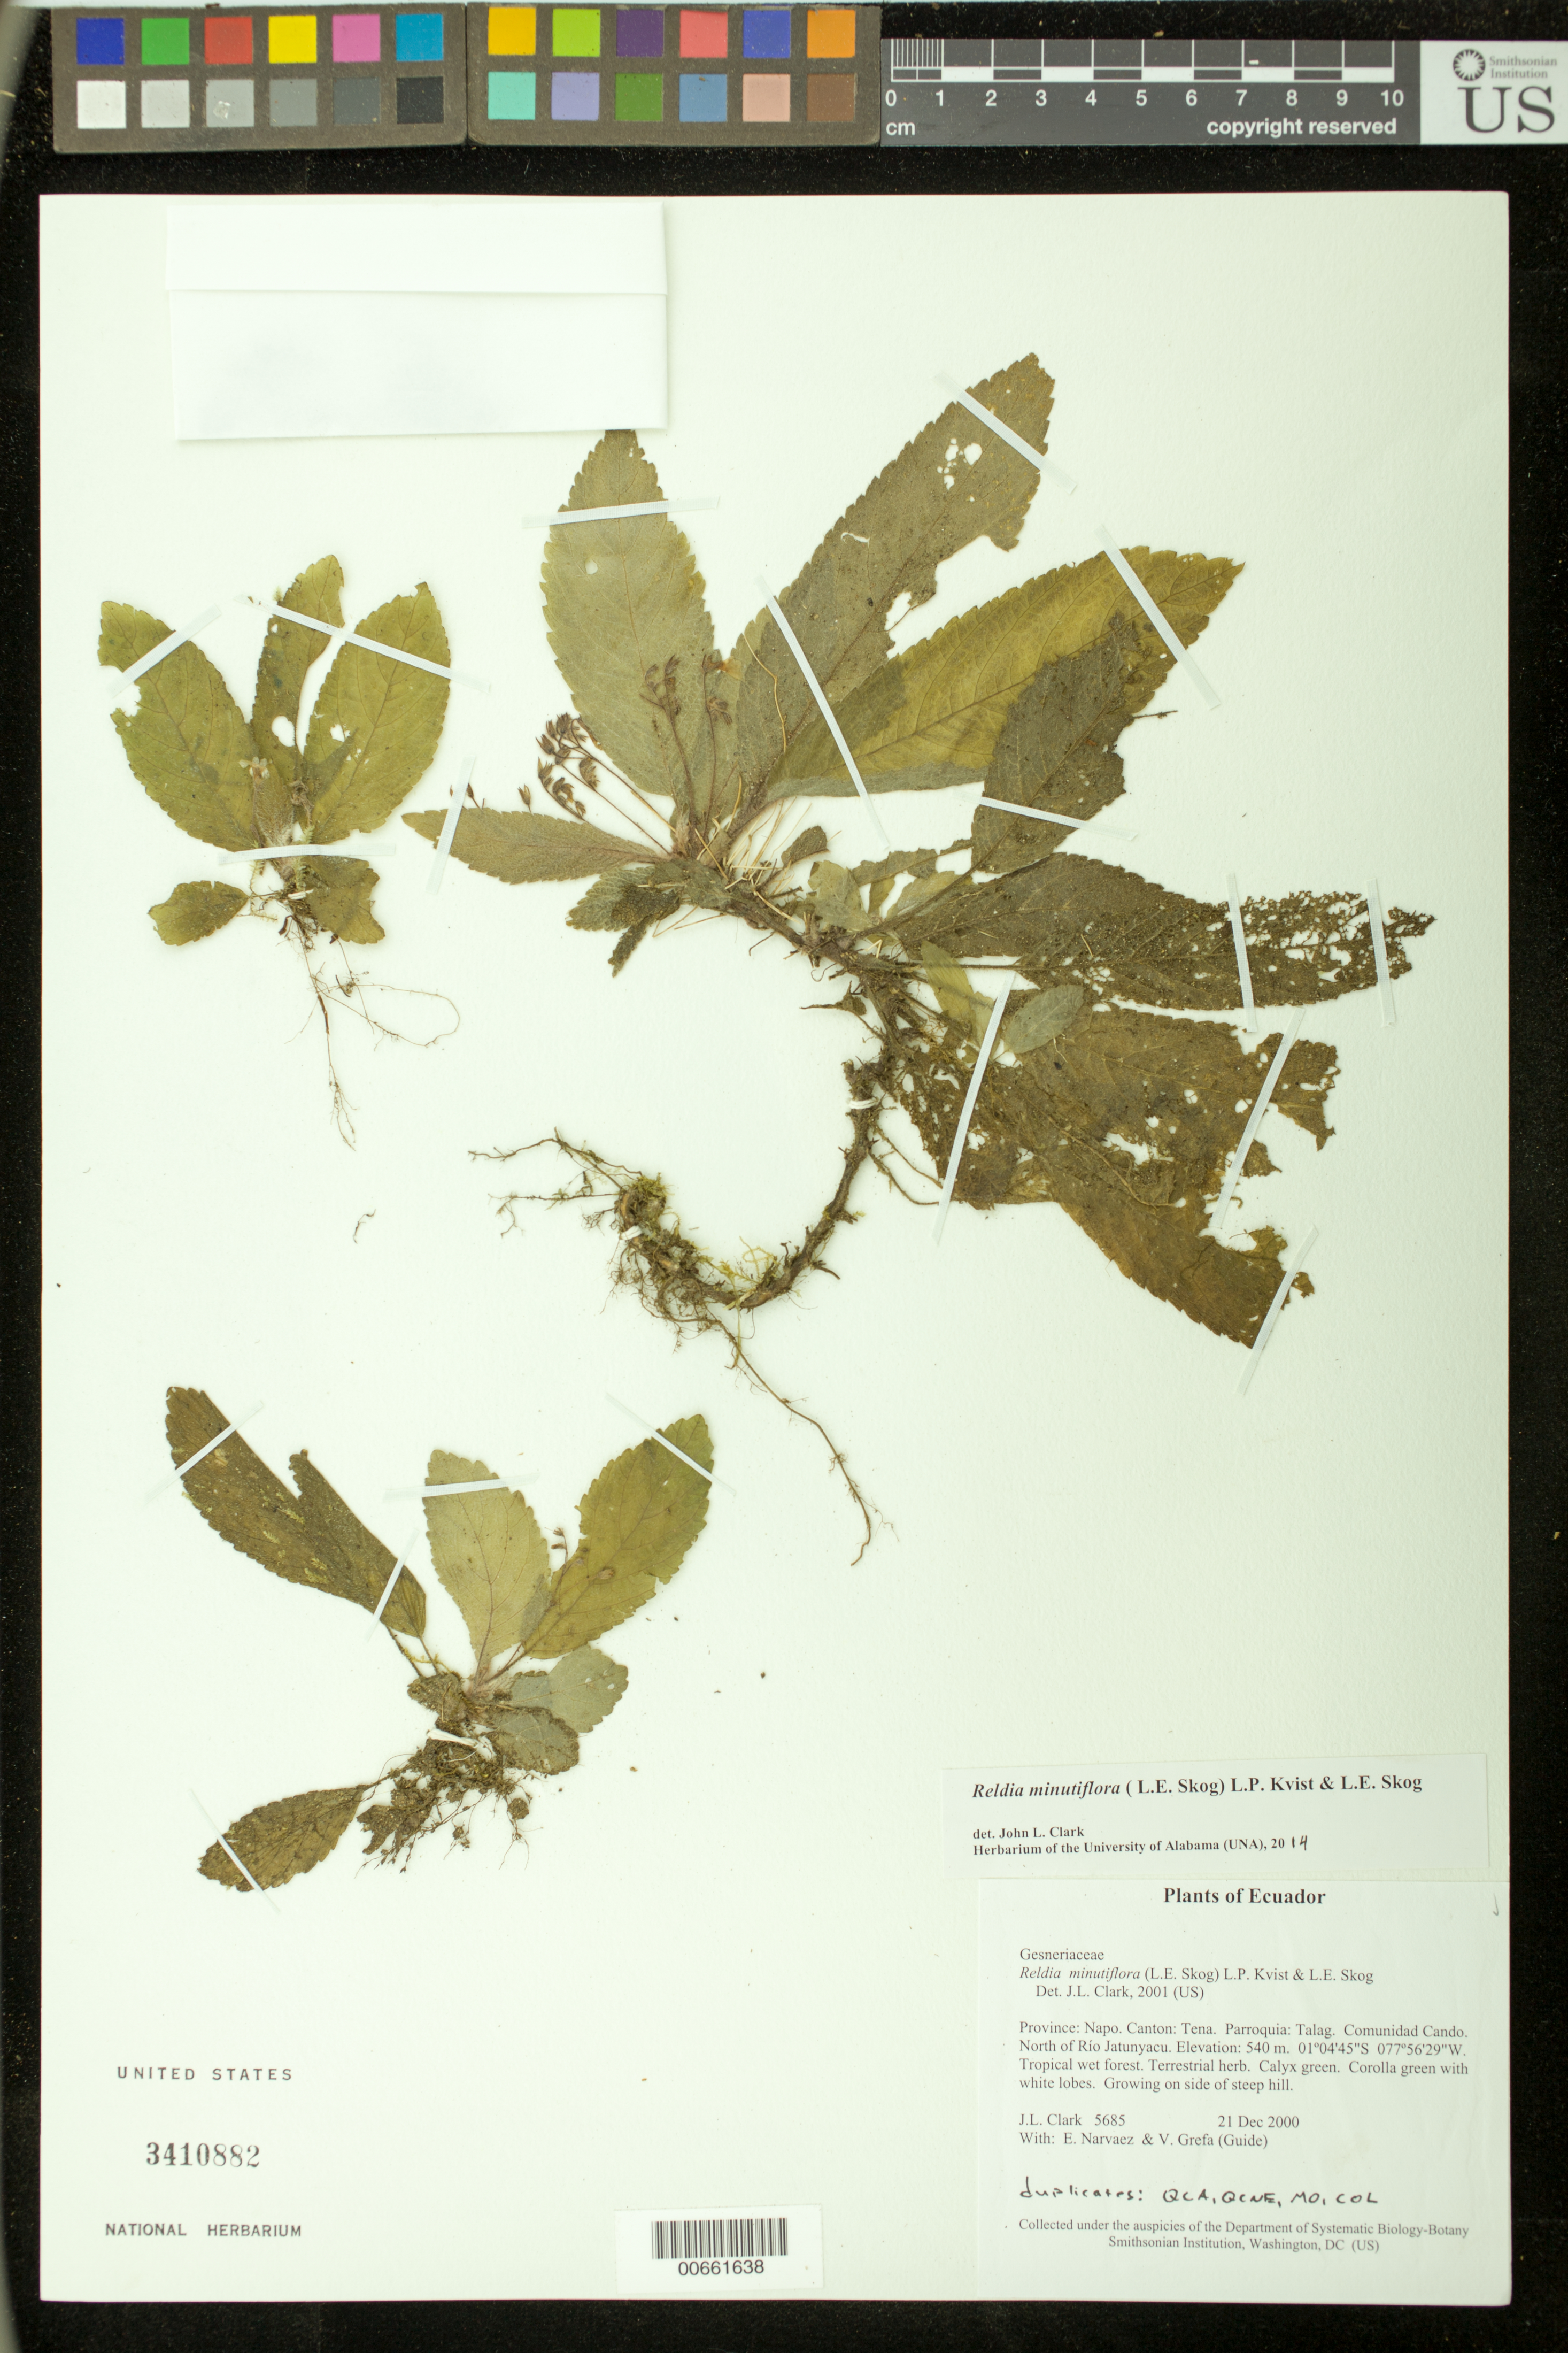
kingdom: Plantae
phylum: Tracheophyta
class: Magnoliopsida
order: Lamiales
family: Gesneriaceae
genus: Reldia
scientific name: Reldia minutiflora var. minutiflora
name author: (L.E. Skog) L.P. Kvist & L.E. Skog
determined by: Clark, J. L., (SEL), The Marie Selby Botanical Garden (UNITED STATES)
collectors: J. L. Clark, E. Narváez & V. Grefa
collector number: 5685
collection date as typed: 21 Dec 2000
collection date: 2000-12-21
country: Ecuador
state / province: Napo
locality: Cantón: Tena. Parroquia: Talag. Comunidad Cando. North of Río Jatunyacu.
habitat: Tropical wet forest.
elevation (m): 540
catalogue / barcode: US 3410882